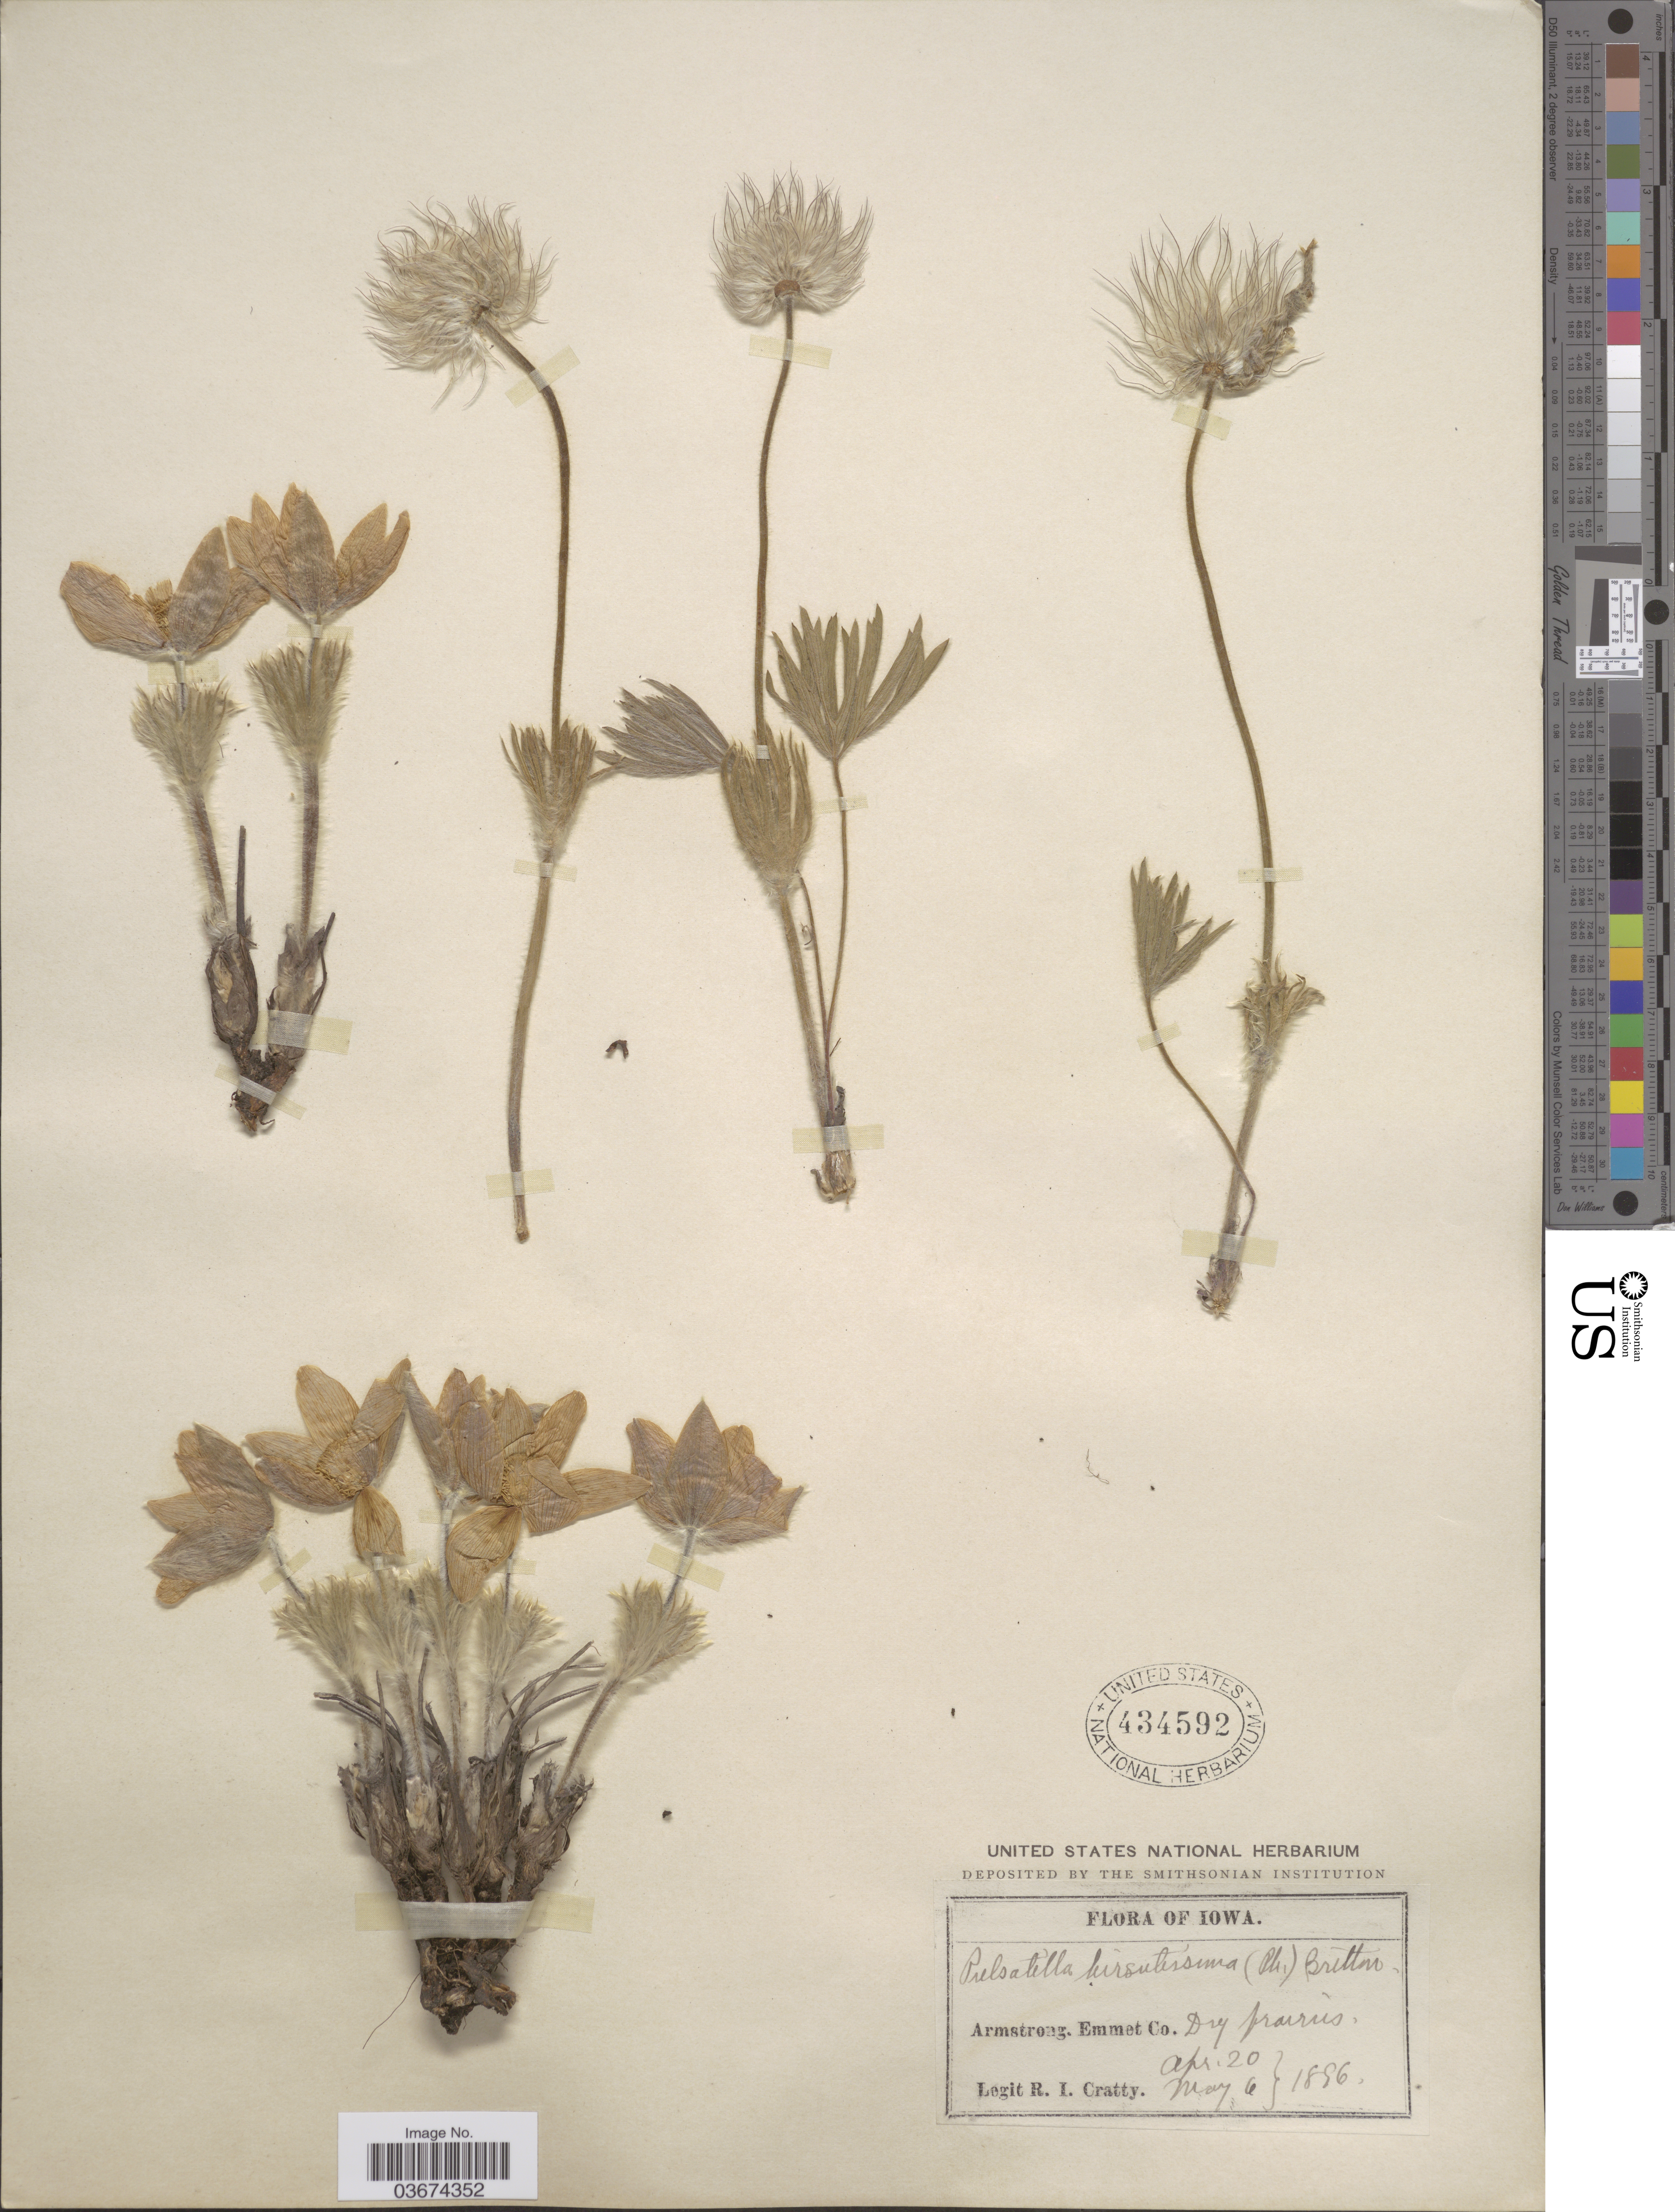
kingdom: Plantae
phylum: Tracheophyta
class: Magnoliopsida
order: Ranunculales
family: Ranunculaceae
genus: Pulsatilla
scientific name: Pulsatilla nuttalliana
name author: (DC.) Bercht. & J. Presl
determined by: Strong, Mark T., (BOT), Smithsonian Institution - National Museum of Natural History (UNITED STATES)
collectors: R. Cratty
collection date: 1896-04-20/1896-05-06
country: United States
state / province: Iowa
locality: Armstrong. Emmet Co.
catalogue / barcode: US 434592